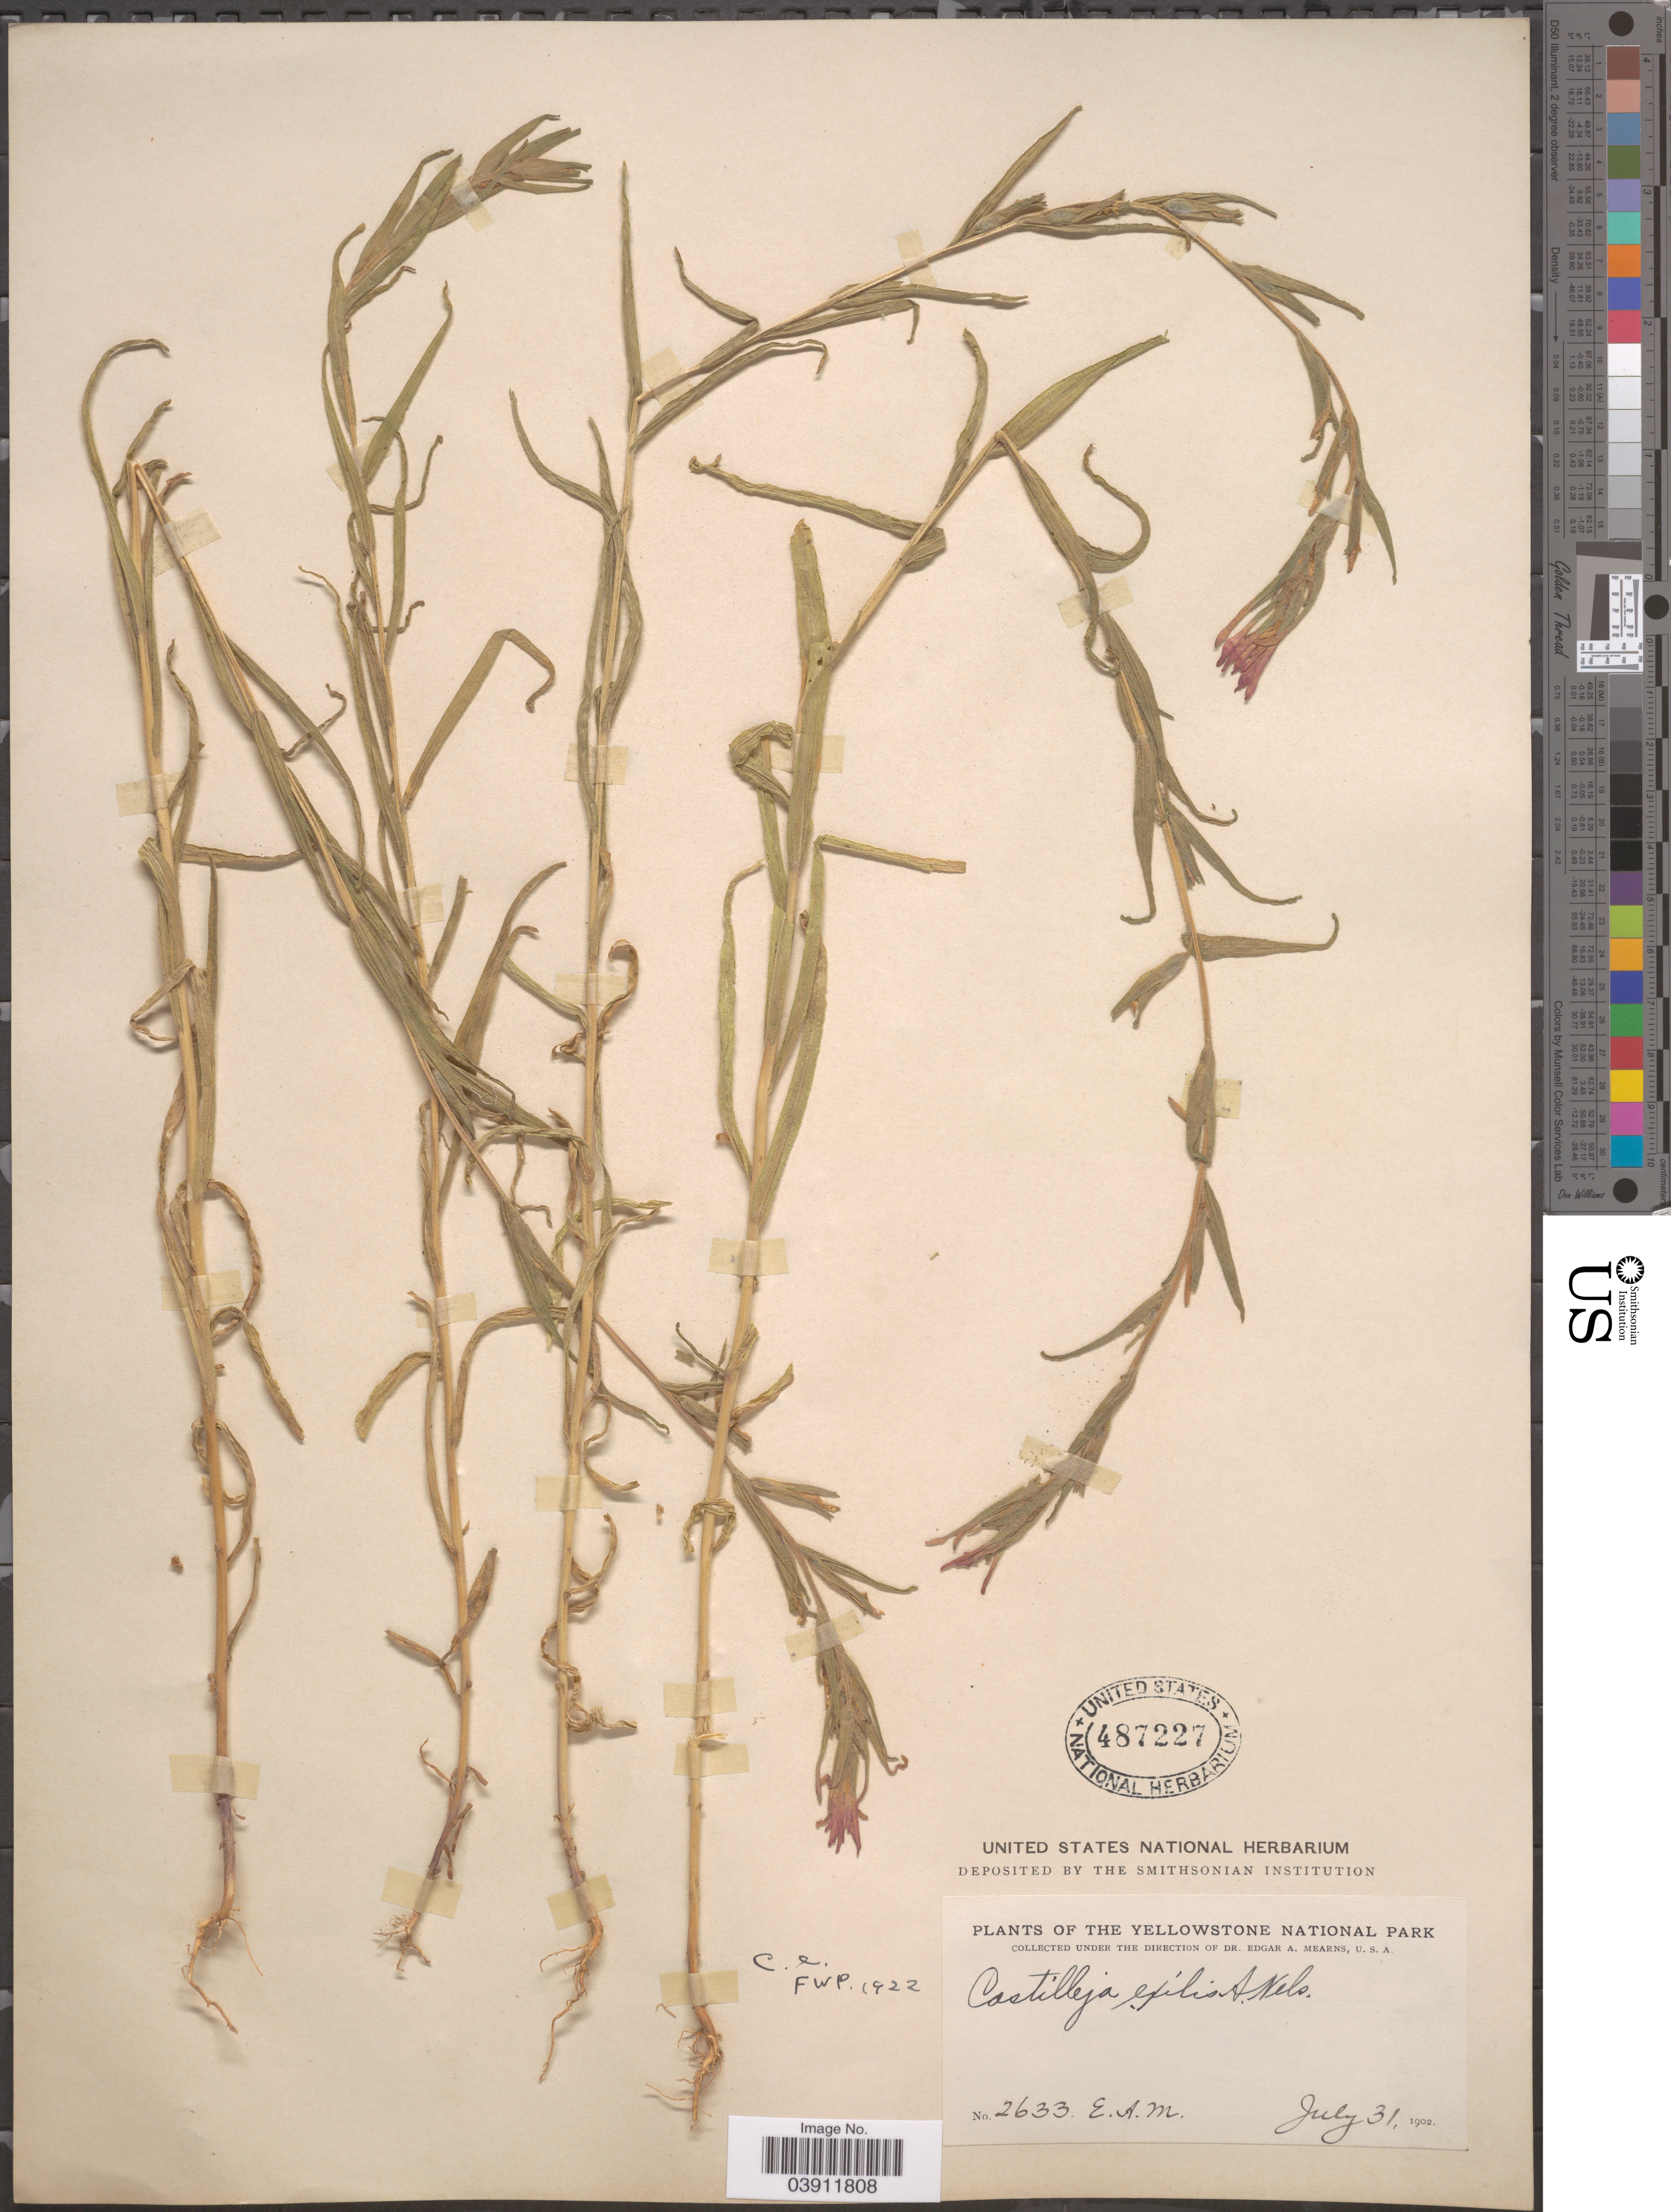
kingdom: Plantae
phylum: Tracheophyta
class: Magnoliopsida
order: Lamiales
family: Orobanchaceae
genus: Castilleja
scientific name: Castilleja exilis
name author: A. Nelson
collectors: E. A. Mearns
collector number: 2633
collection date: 1902-07-31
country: United States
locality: Yellowstone National Park.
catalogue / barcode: US 487227